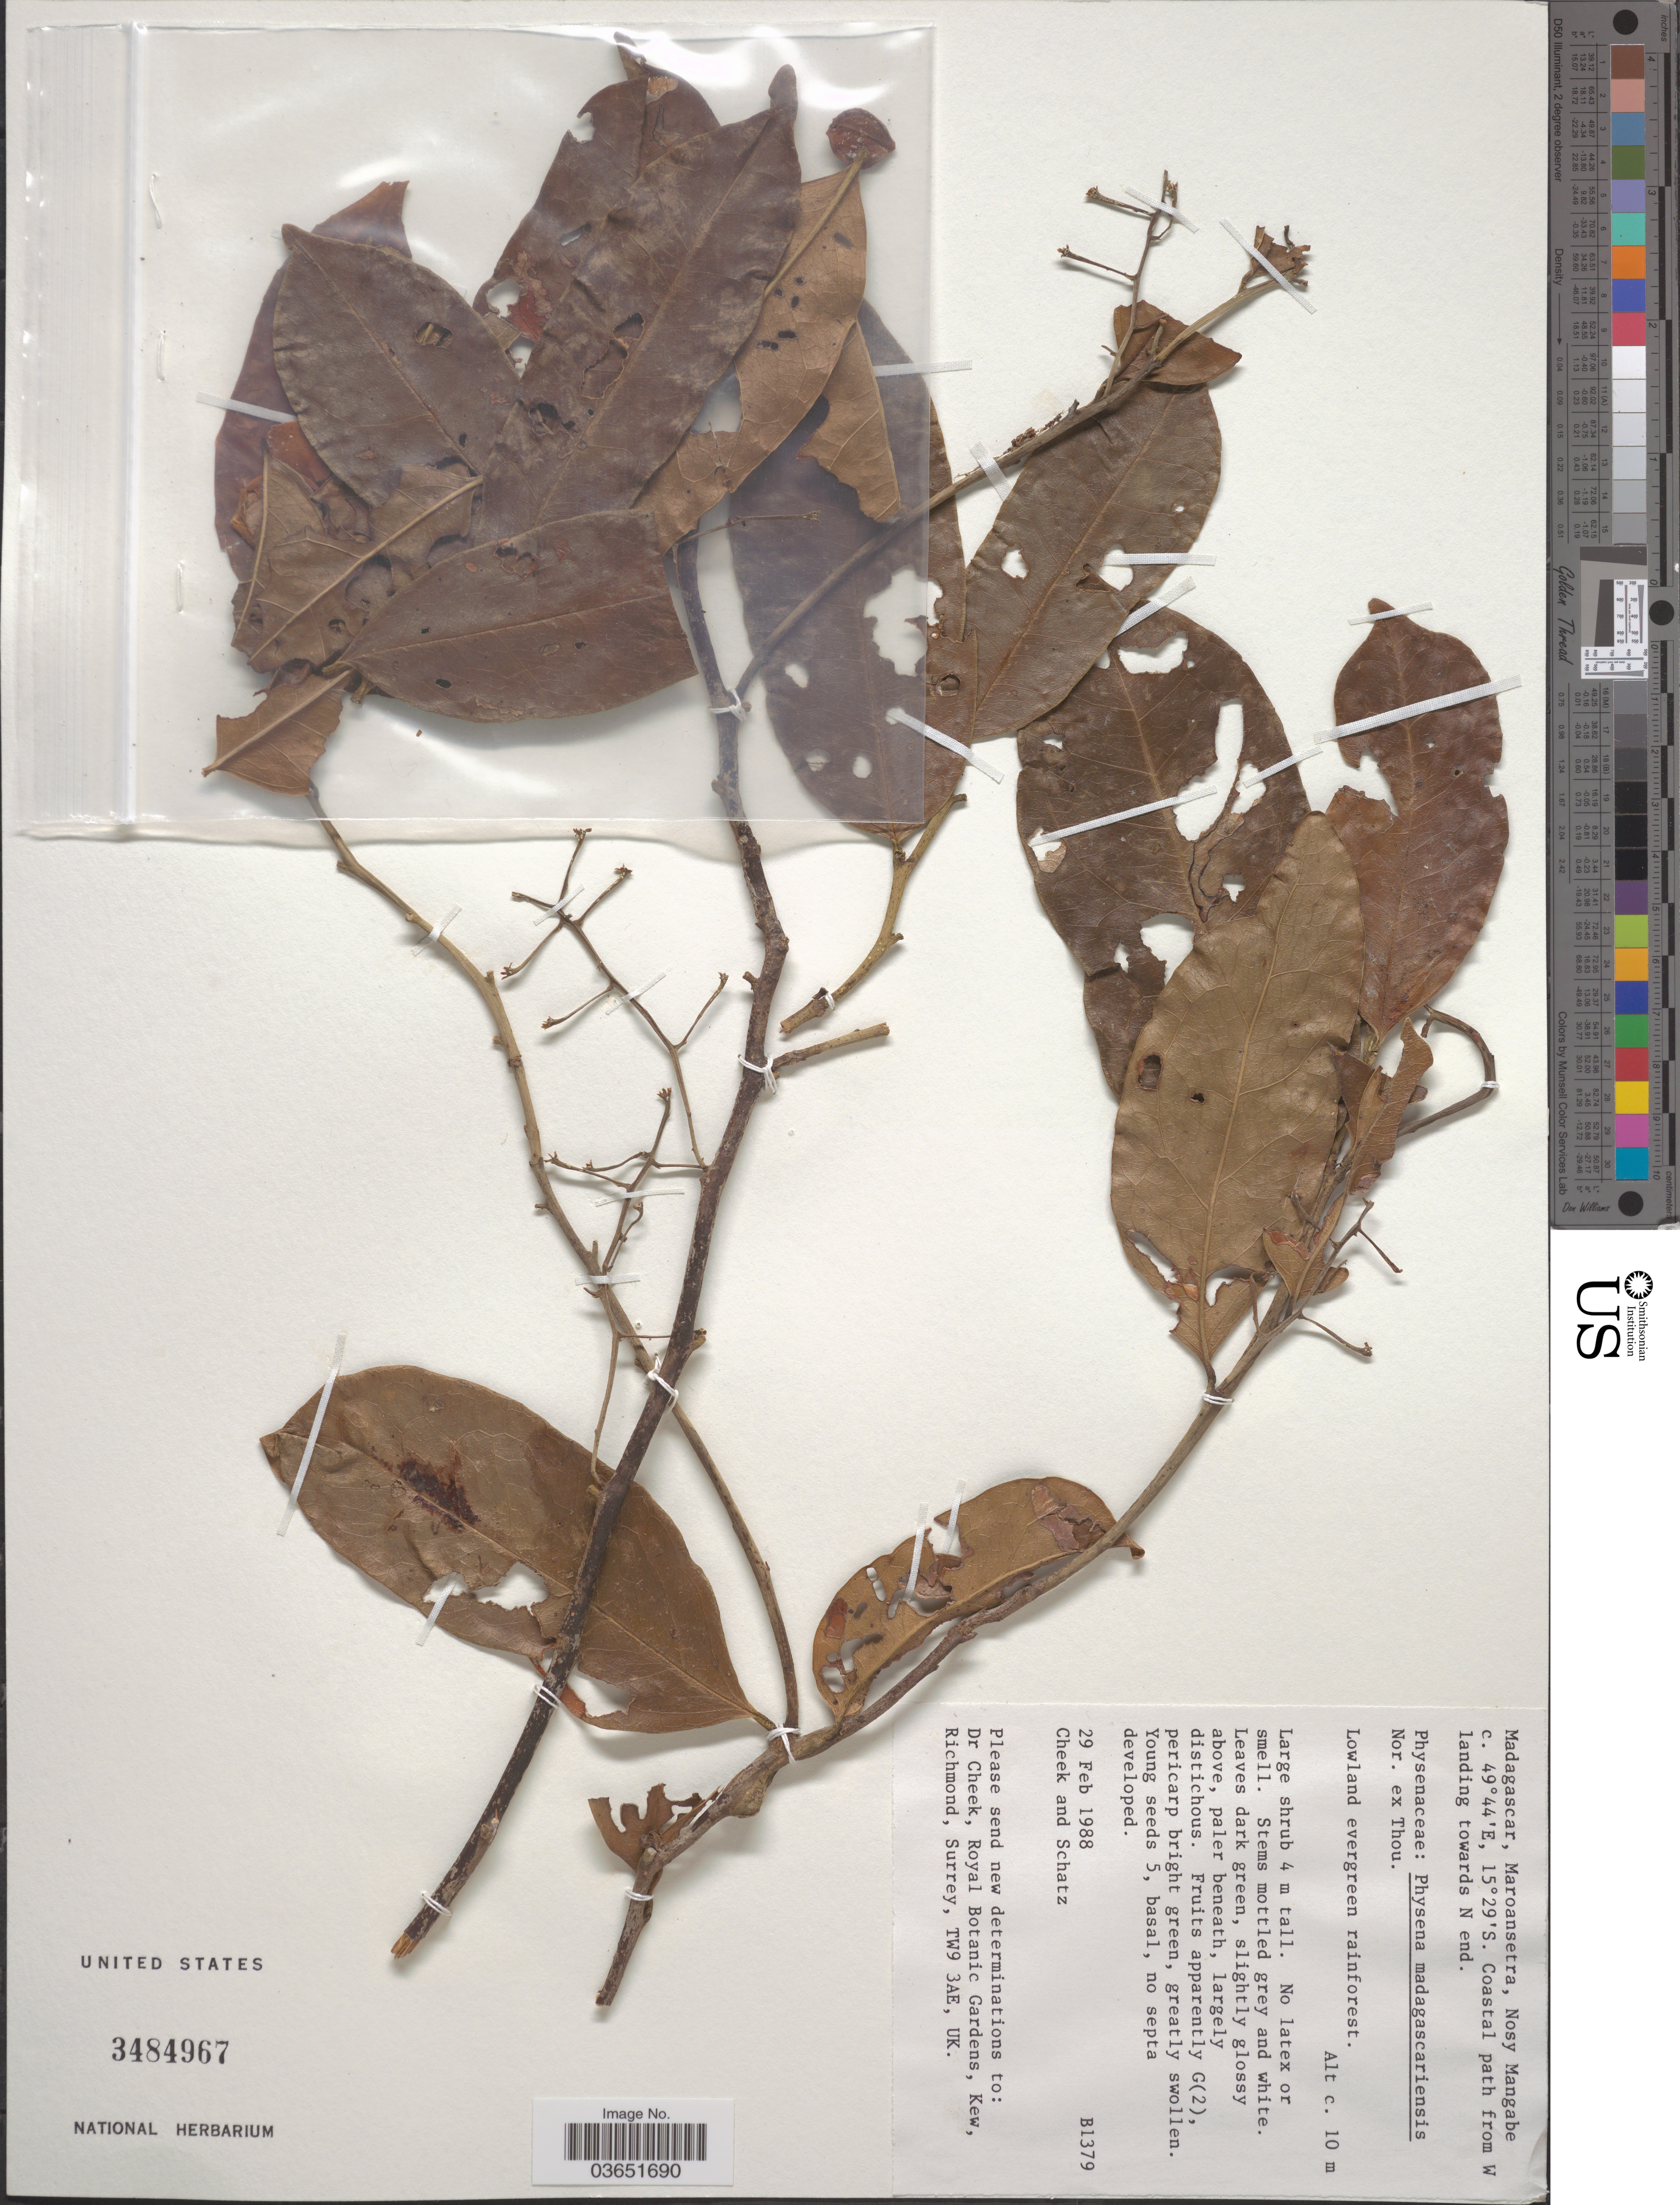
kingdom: Plantae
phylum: Tracheophyta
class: Magnoliopsida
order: Caryophyllales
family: Physenaceae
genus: Physena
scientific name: Physena madagascariensis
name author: Thouars ex Tul.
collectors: -. Cheek & Schatz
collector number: B1379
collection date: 1988-02-29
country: Madagascar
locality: Maroansetra, Nosy Mangabe. Coastal path from W landing towards N end.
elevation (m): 10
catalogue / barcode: US 3484967